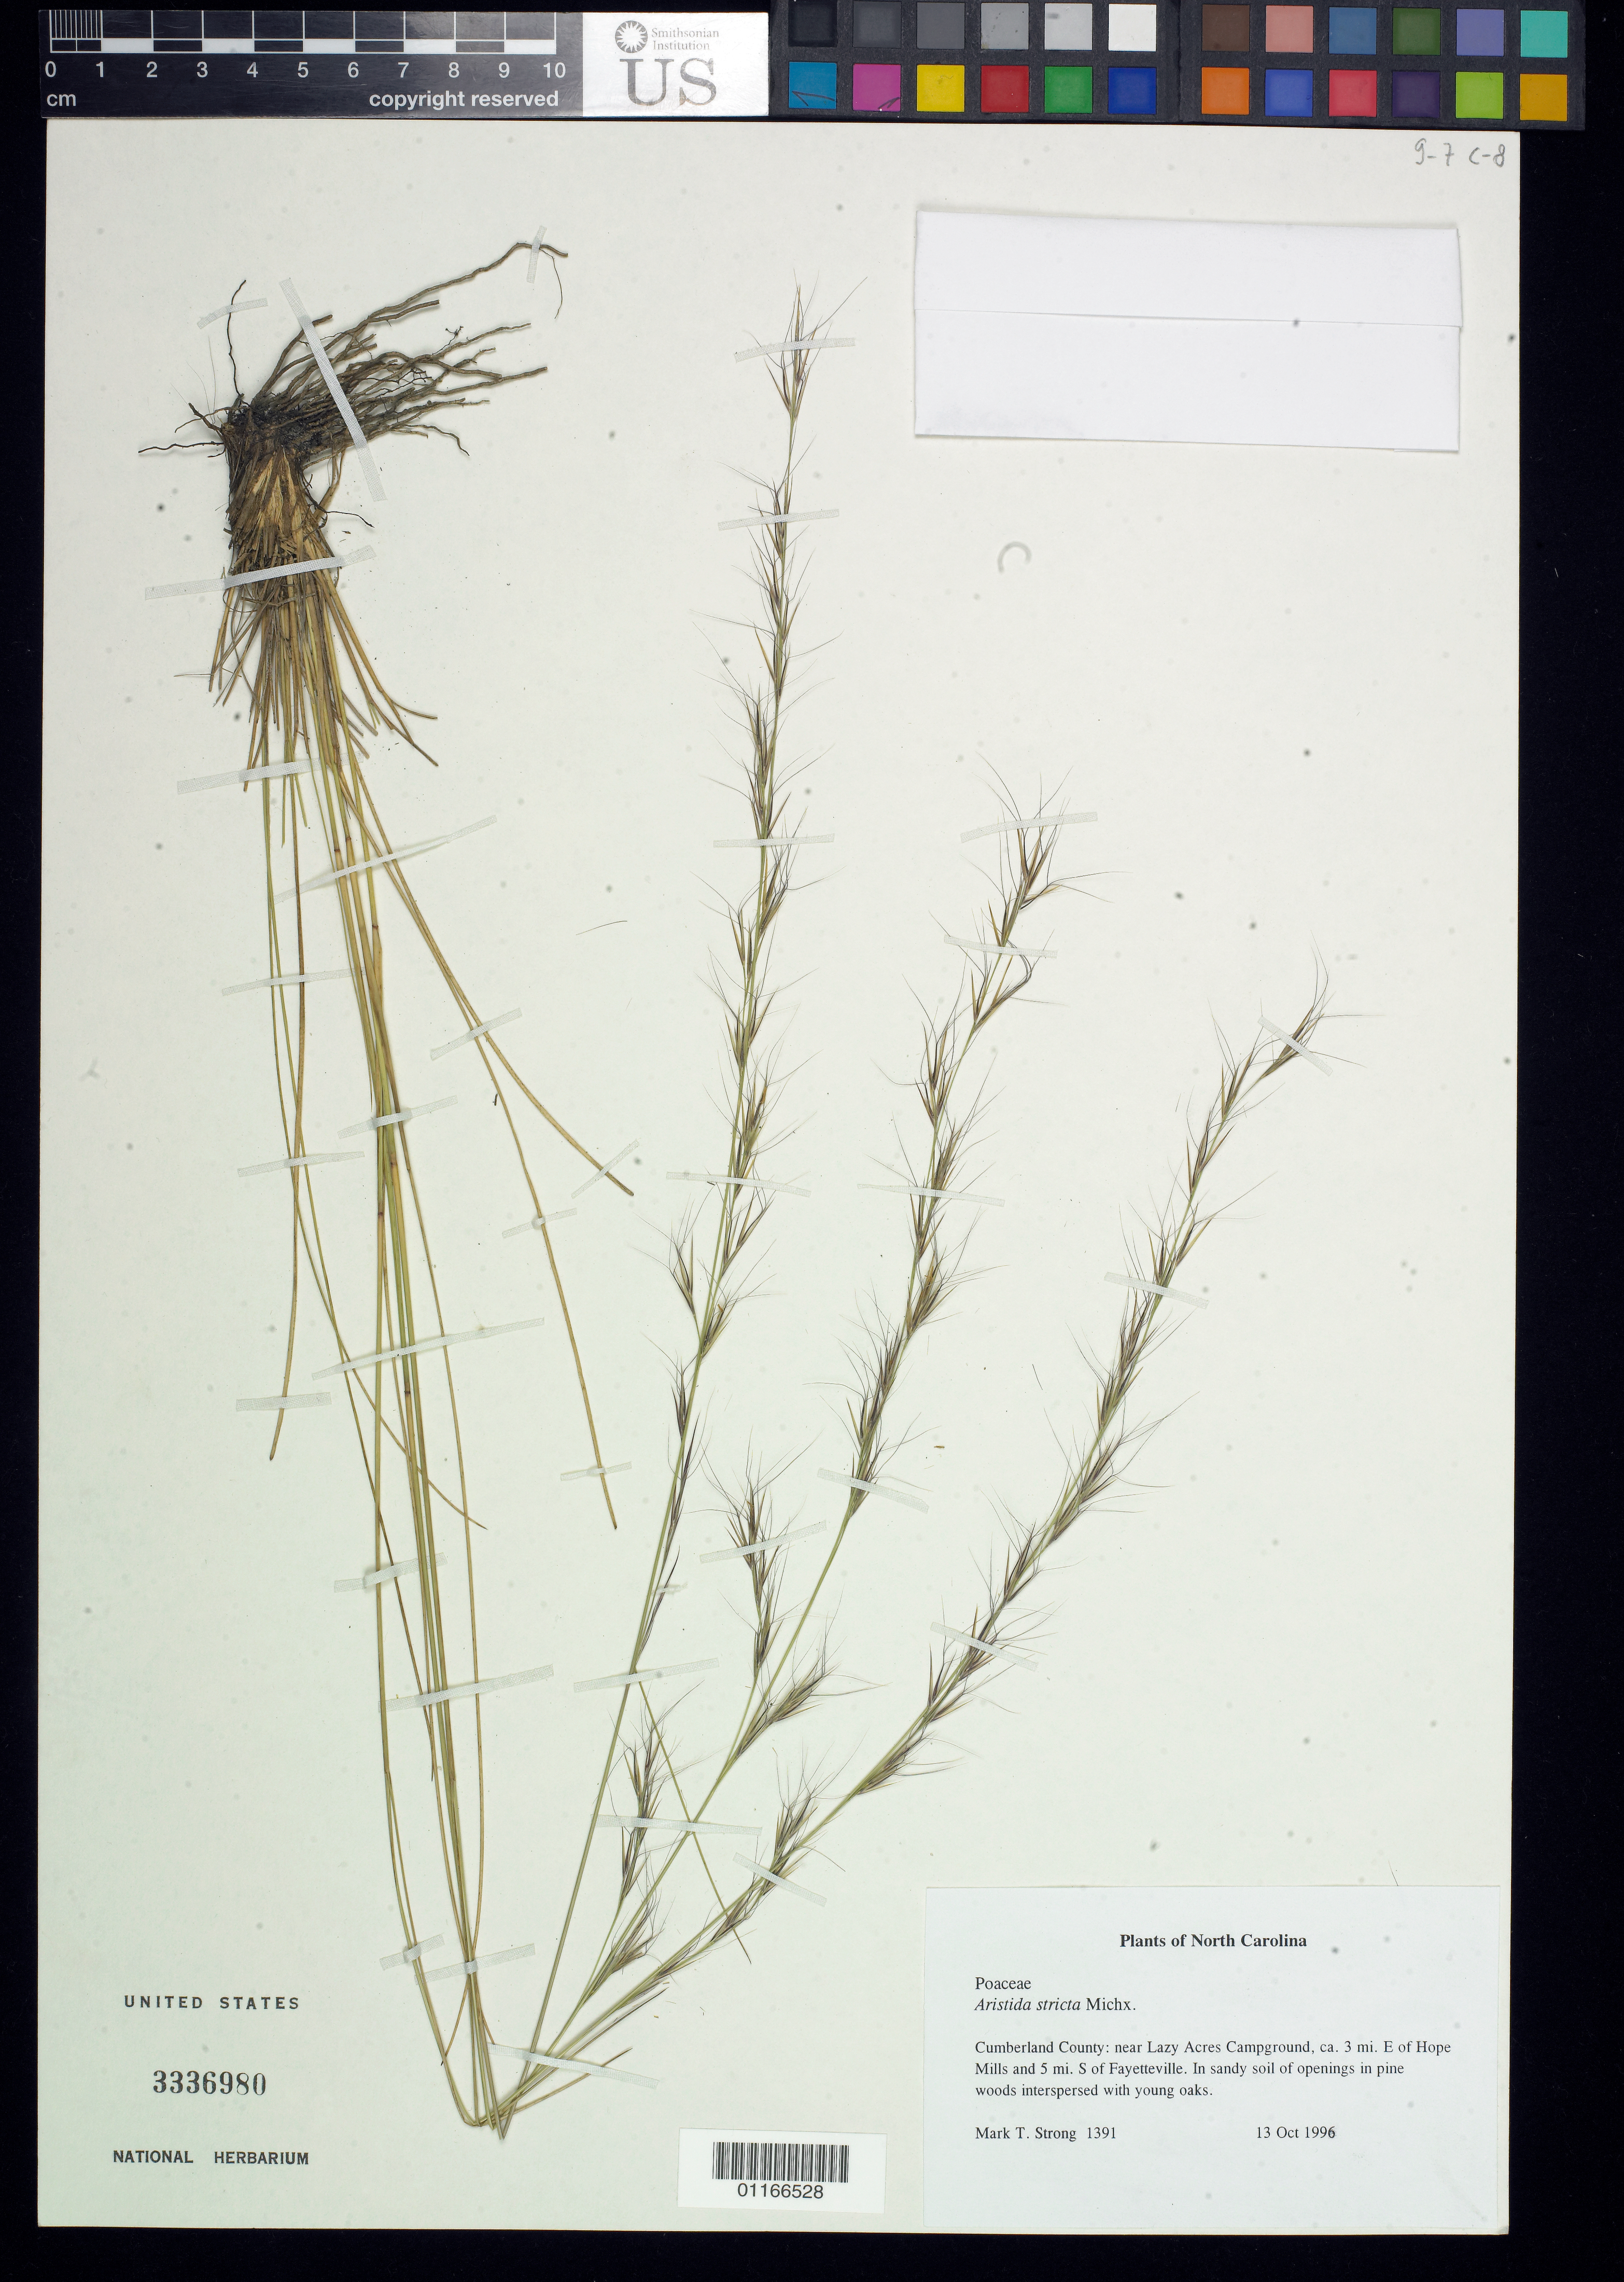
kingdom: Plantae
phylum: Tracheophyta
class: Liliopsida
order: Poales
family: Poaceae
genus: Aristida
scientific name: Aristida stricta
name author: Michx.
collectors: M. T. Strong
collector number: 1391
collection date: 1996-10-13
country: United States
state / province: North Carolina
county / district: Cumberland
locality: near Lazy Acres Campground, ca. 3 mi E of Hope Mills and 5 mi. S of Fayetteville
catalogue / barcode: US 3336980